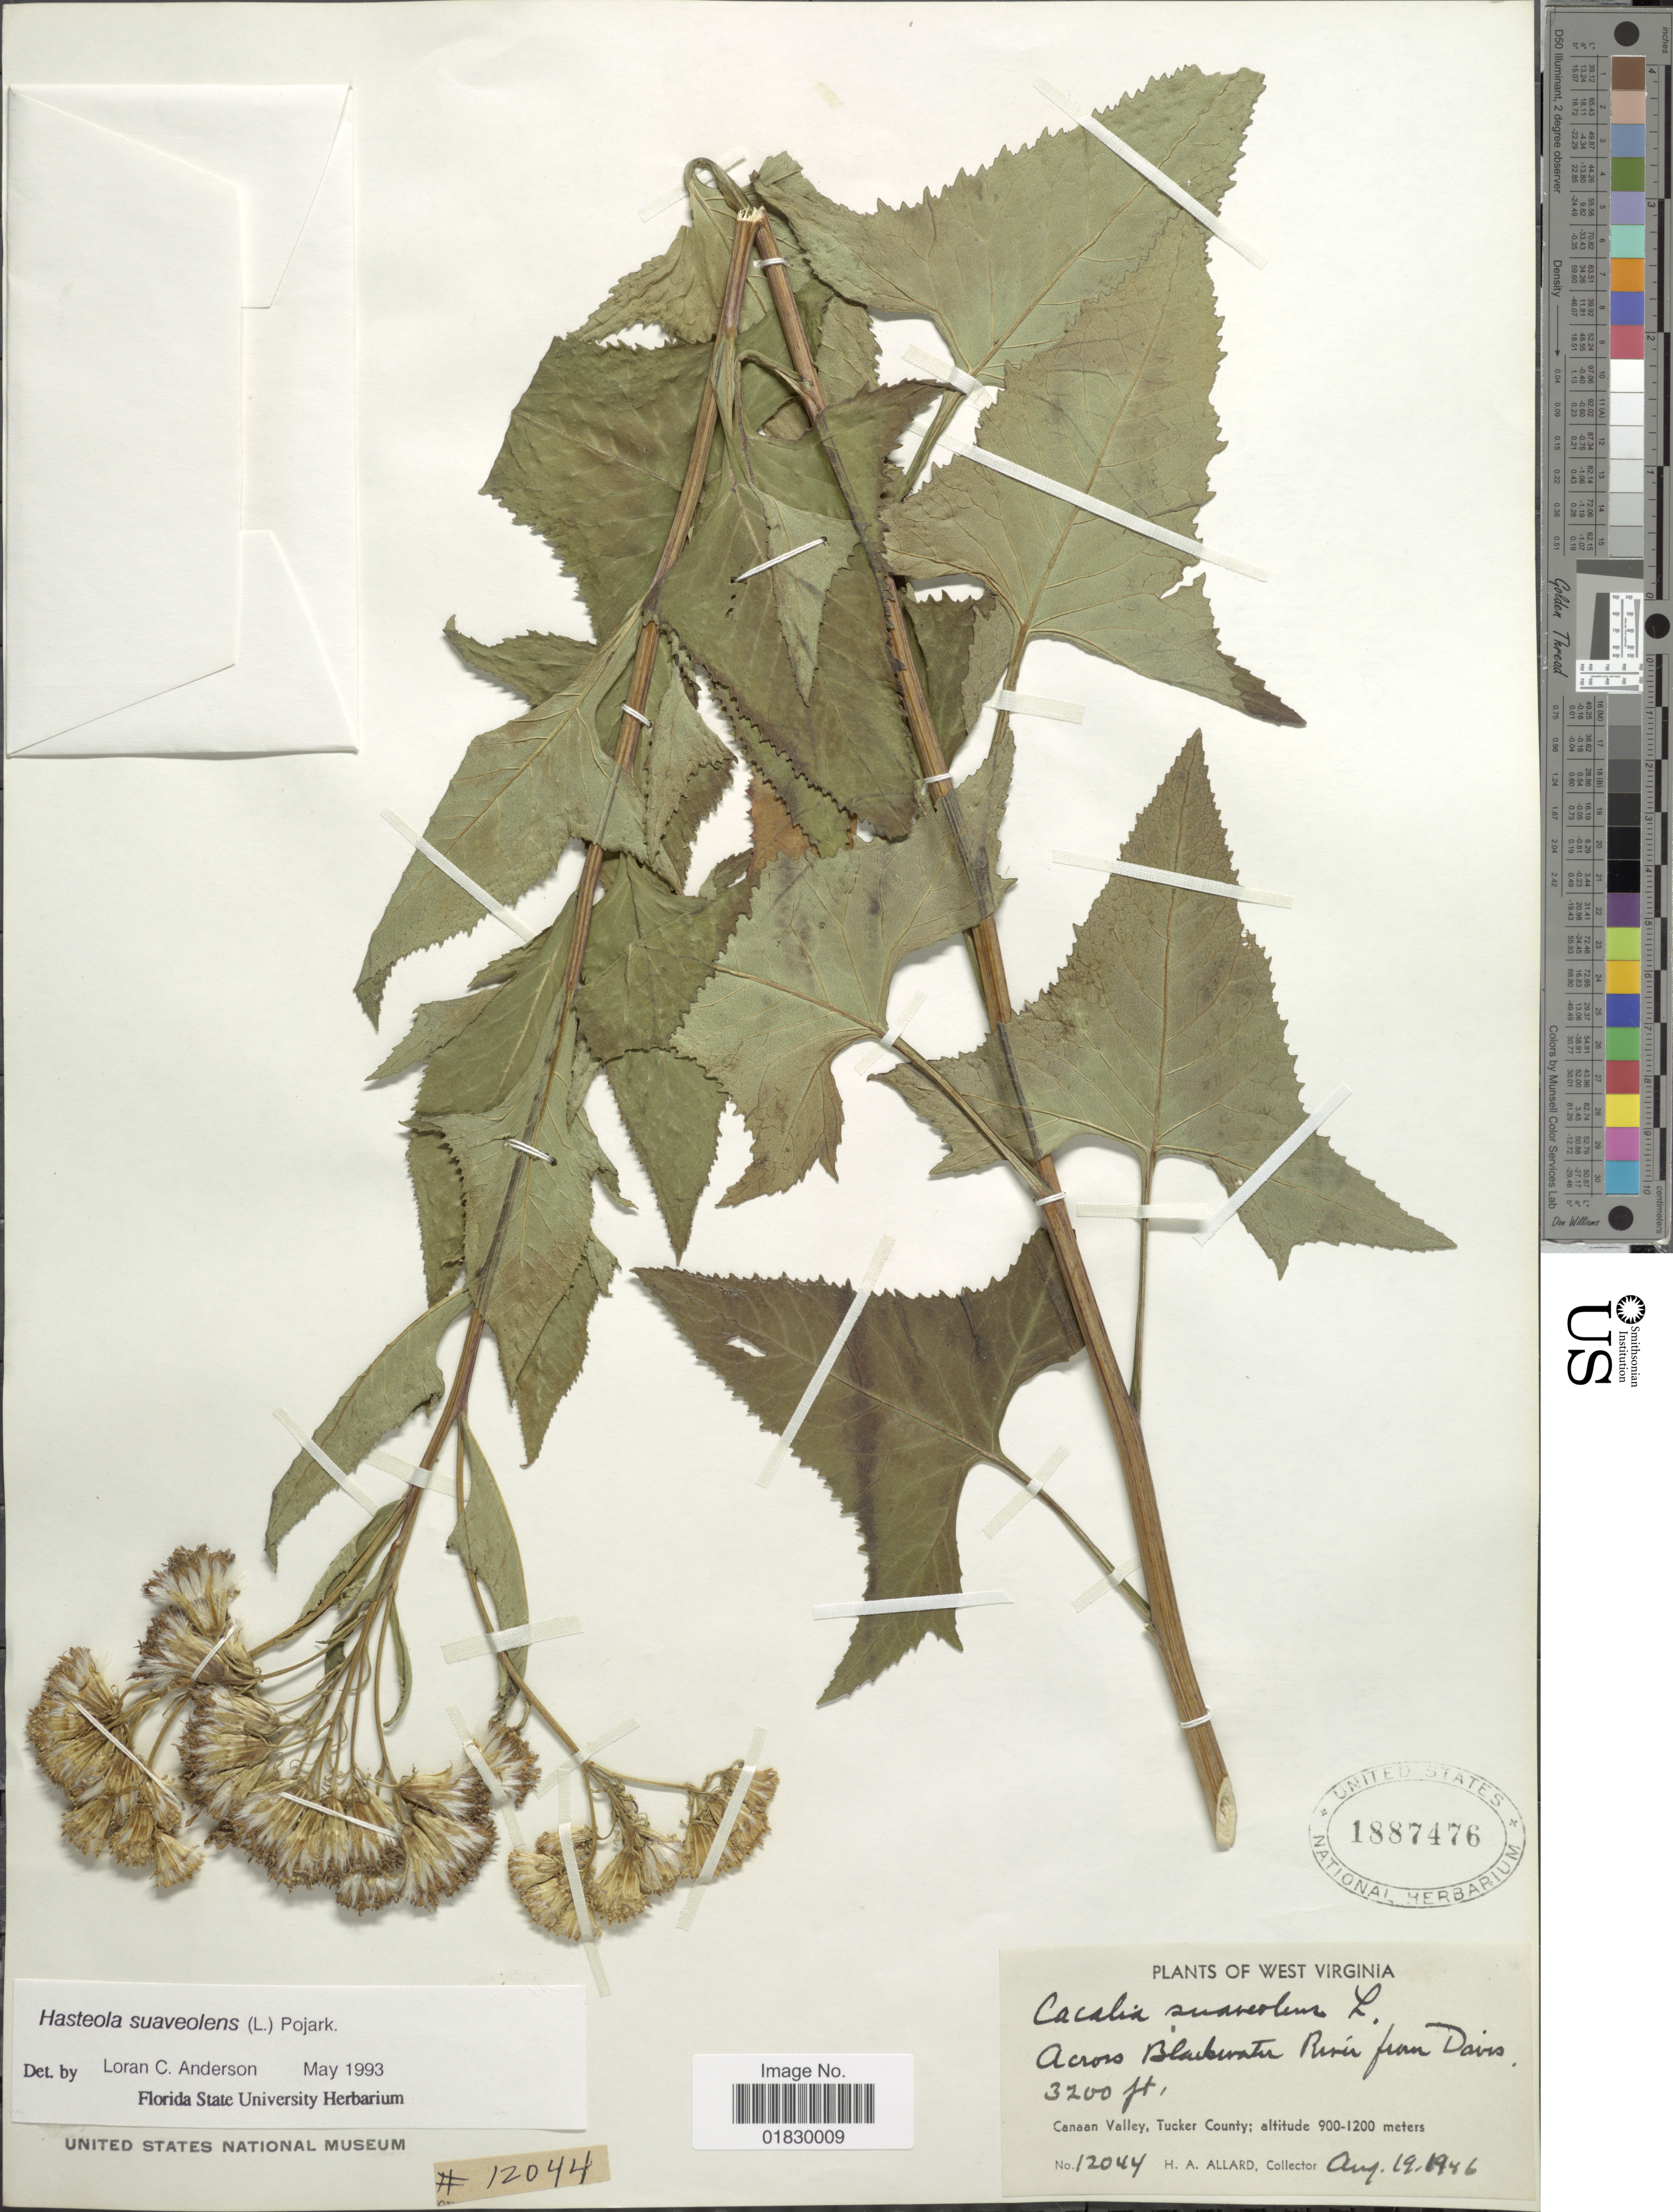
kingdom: Plantae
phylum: Tracheophyta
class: Magnoliopsida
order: Asterales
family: Asteraceae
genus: Hasteola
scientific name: Hasteola suaveolens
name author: (L.) Pojark.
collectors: H. A. Allard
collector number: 12044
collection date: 1946-08-19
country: United States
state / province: West Virginia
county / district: Tucker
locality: Across Blackwater River from Davis, Canaan Valley, Tucker County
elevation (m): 900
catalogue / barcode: US 1887476